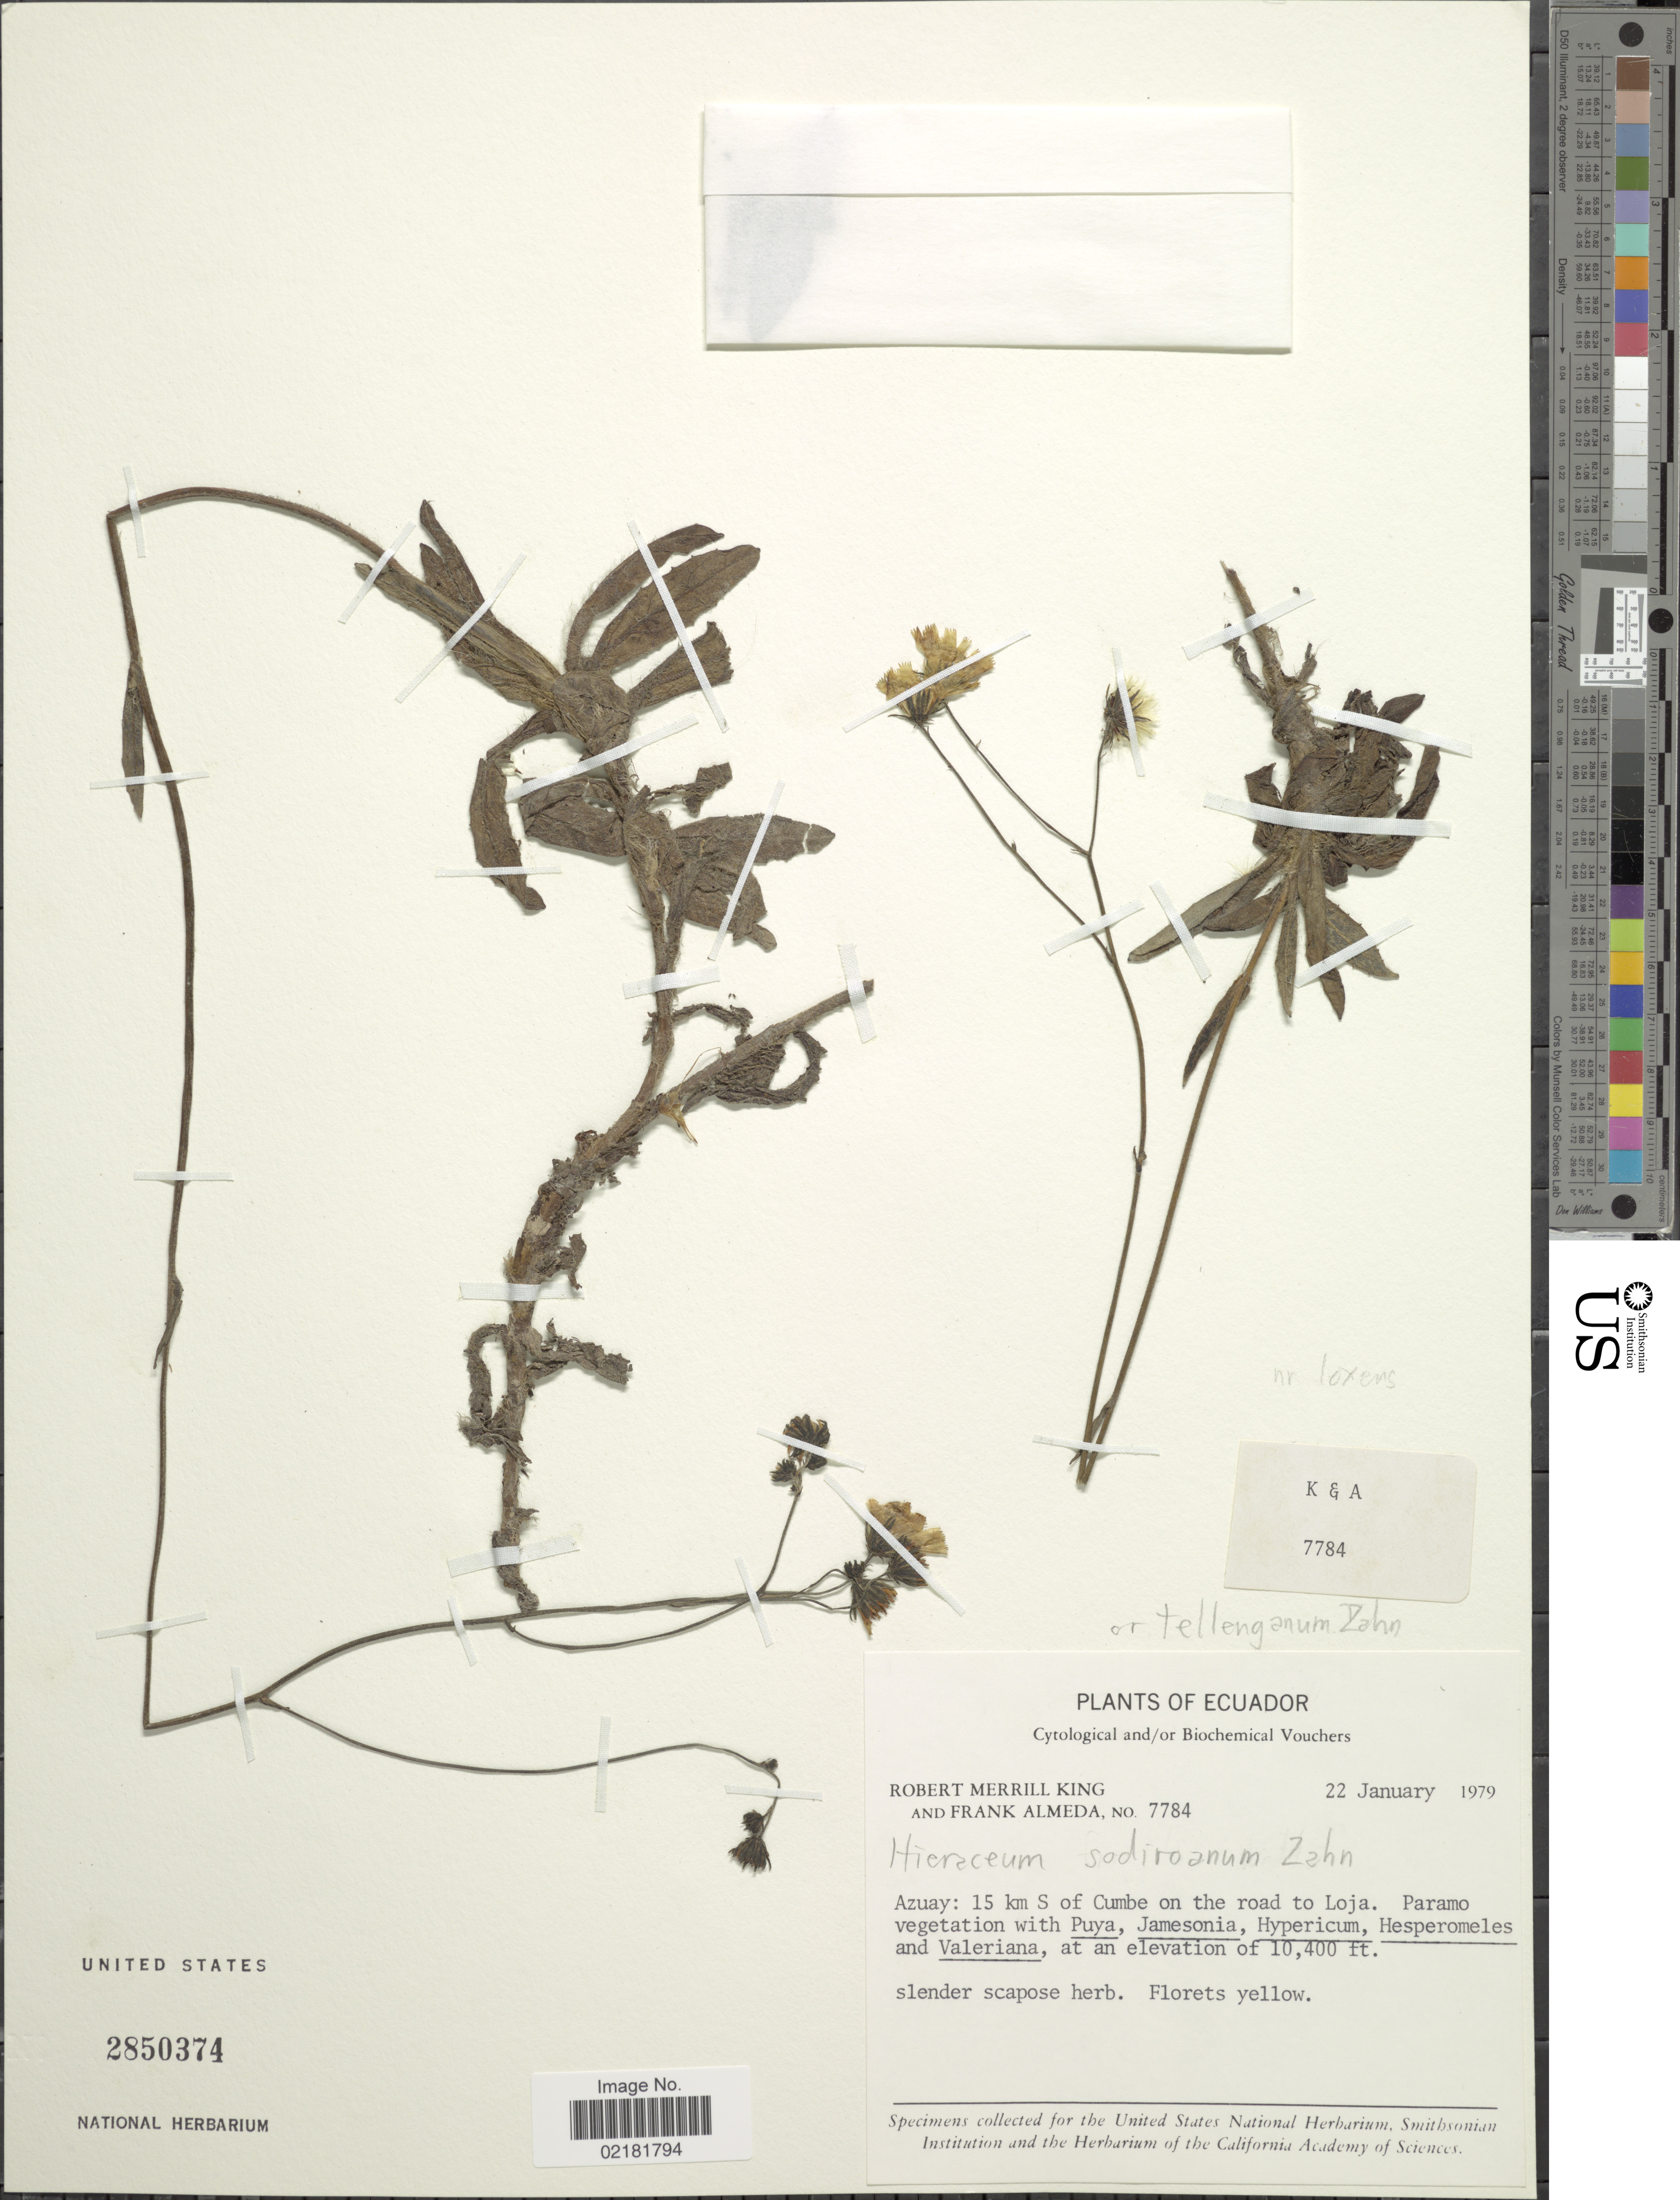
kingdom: Plantae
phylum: Tracheophyta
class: Magnoliopsida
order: Asterales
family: Asteraceae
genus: Hieracium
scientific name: Hieracium sodiroanum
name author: Zahn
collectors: R. M. King & F. Almeda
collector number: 7784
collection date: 1979-01-22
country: Ecuador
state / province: Azuay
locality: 15 km S of Cumbe on the road to Loja.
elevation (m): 3170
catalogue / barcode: US 2850374